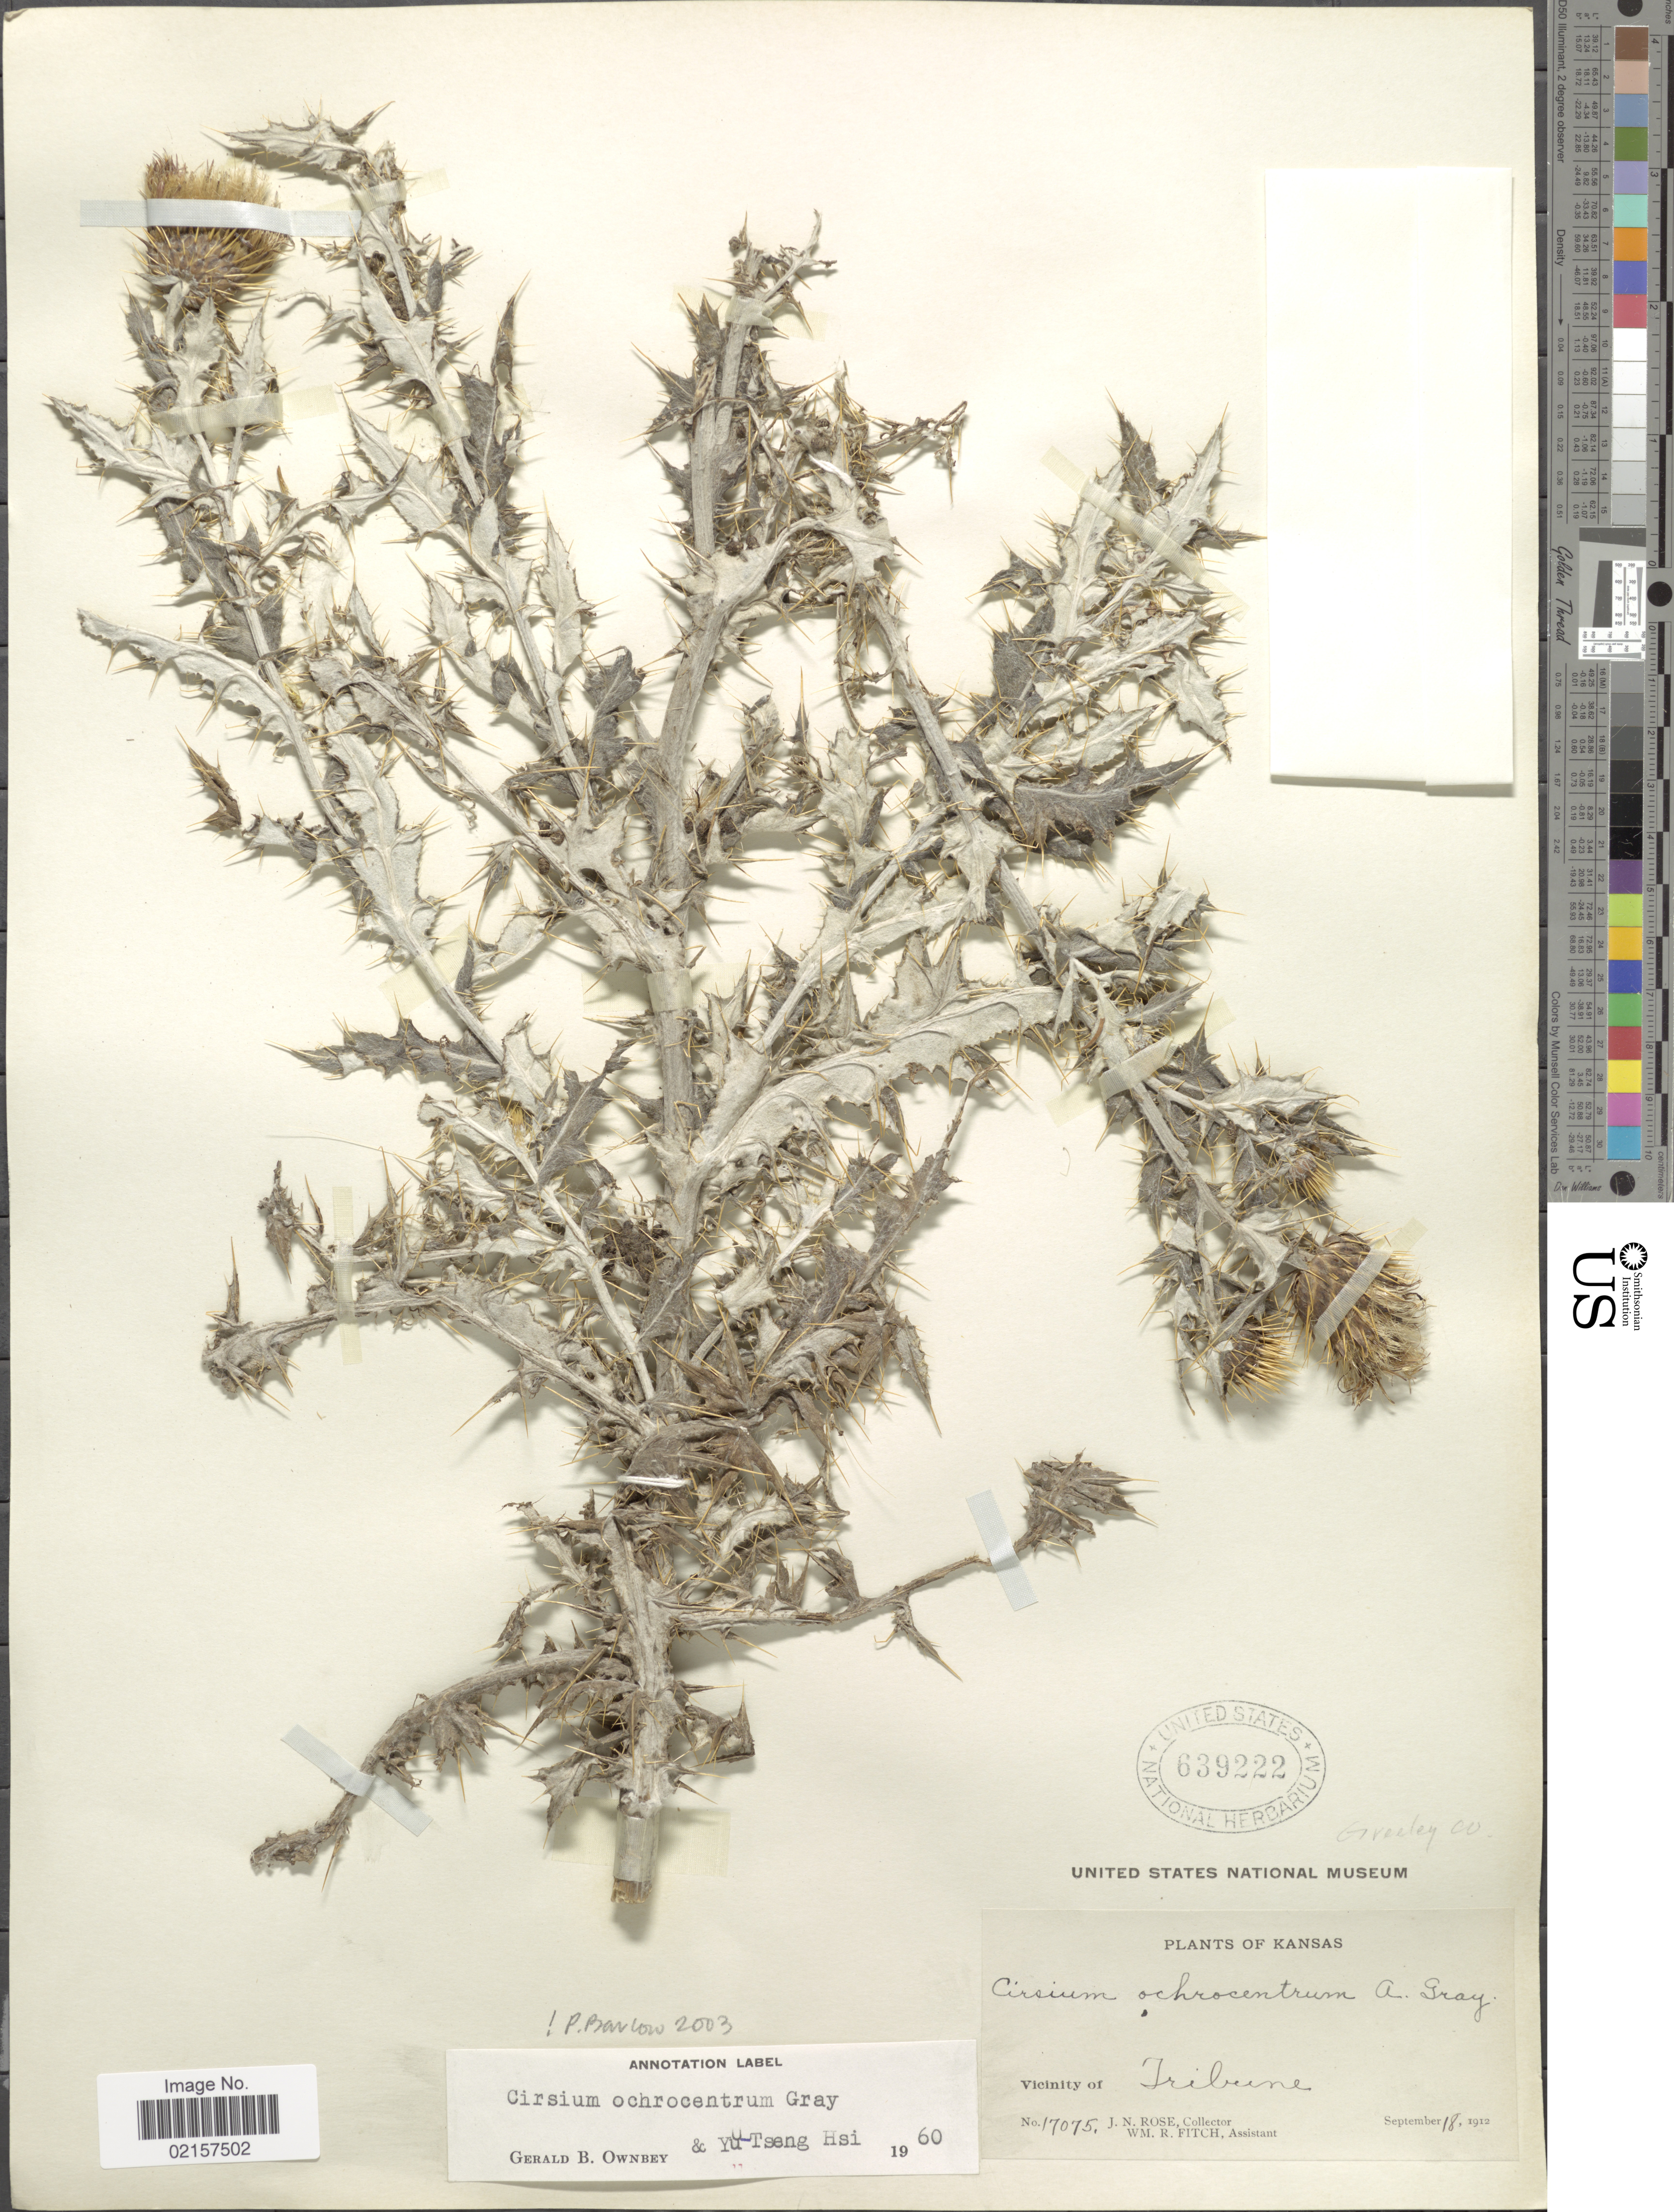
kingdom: Plantae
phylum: Tracheophyta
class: Magnoliopsida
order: Asterales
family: Asteraceae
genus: Cirsium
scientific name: Cirsium ochrocentrum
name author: A. Gray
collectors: J. N. Rose & W. R. Fitch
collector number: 17075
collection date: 1912-09-18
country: United States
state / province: Kansas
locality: Vicinity of Tribune, Greeley Co.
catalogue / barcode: US 639222